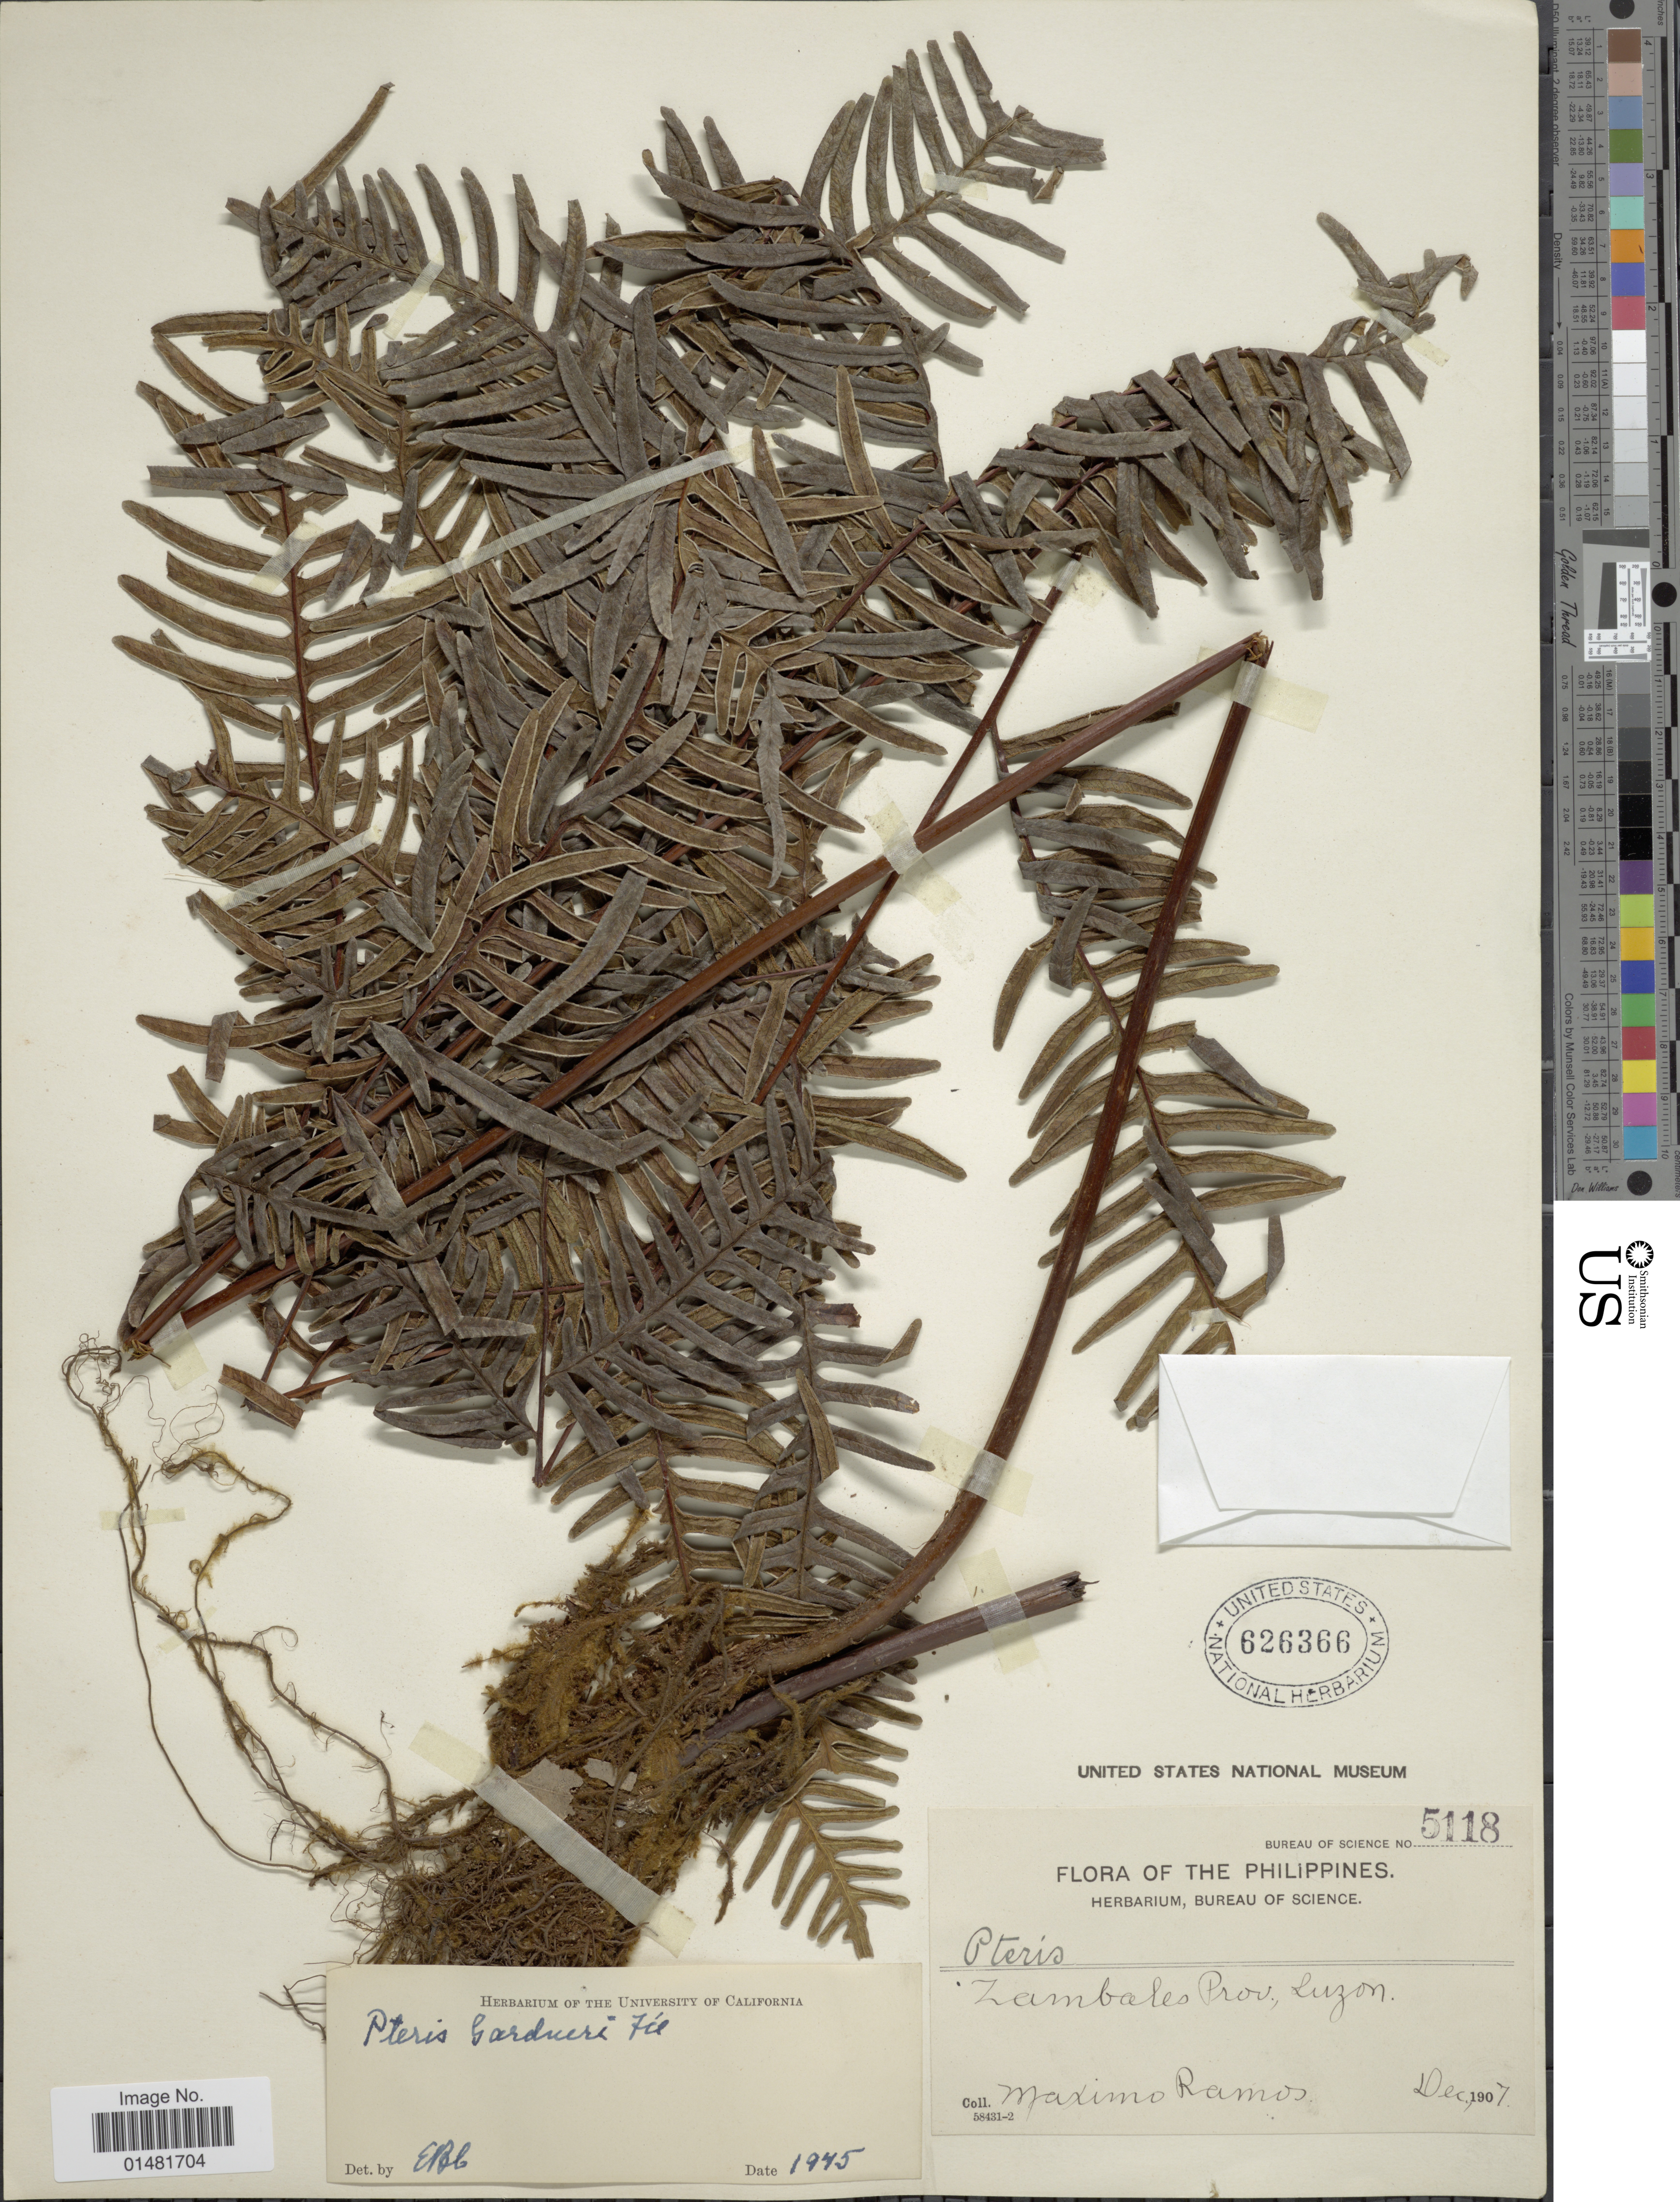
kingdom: Plantae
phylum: Tracheophyta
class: Polypodiopsida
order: Polypodiales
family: Pteridaceae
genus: Pteris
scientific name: Pteris gardneri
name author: (Fée) Hook.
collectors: M. Ramos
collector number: Bureau of Science 5118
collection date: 1907-12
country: Philippines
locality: Zambales Prov., Luzon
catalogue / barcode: US 626366